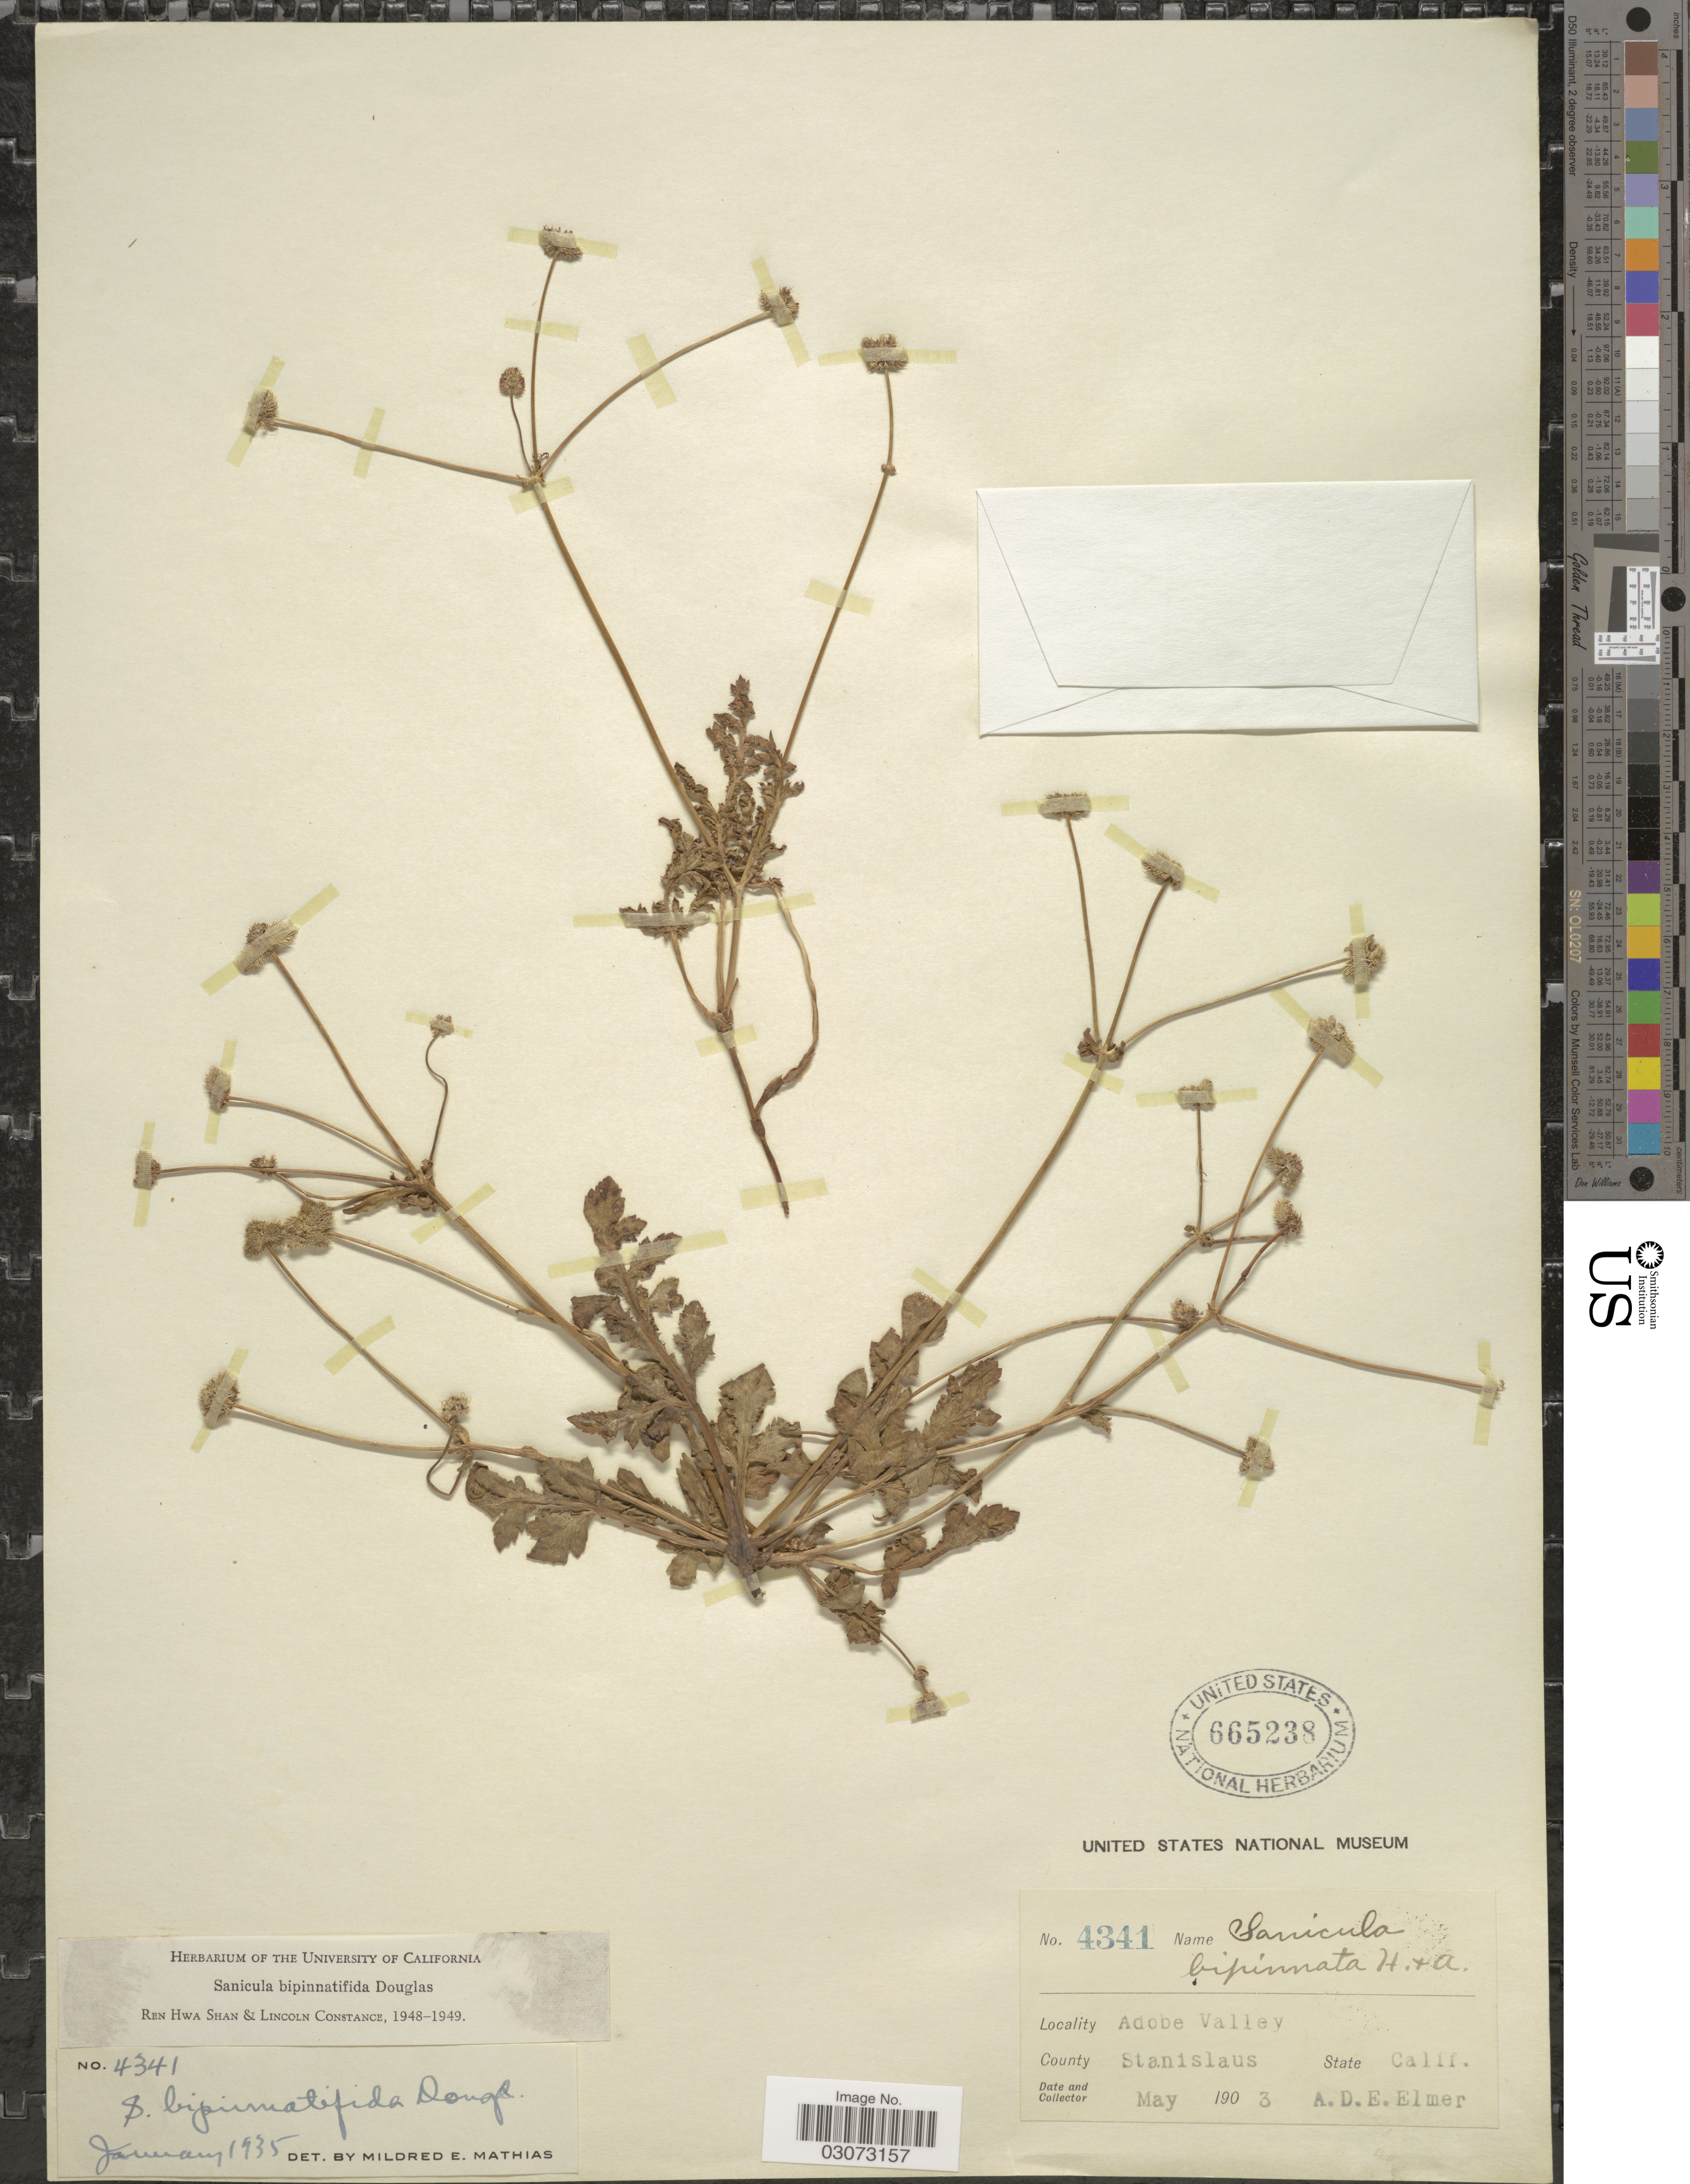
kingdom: Plantae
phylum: Tracheophyta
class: Magnoliopsida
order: Apiales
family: Apiaceae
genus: Sanicula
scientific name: Sanicula bipinnatifida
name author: Douglas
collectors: A. D. E. Elmer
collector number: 4341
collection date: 1903-05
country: United States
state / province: California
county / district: Stanislaus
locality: Adobe Valley. County Stanislaus. State Calif.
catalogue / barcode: US 665238